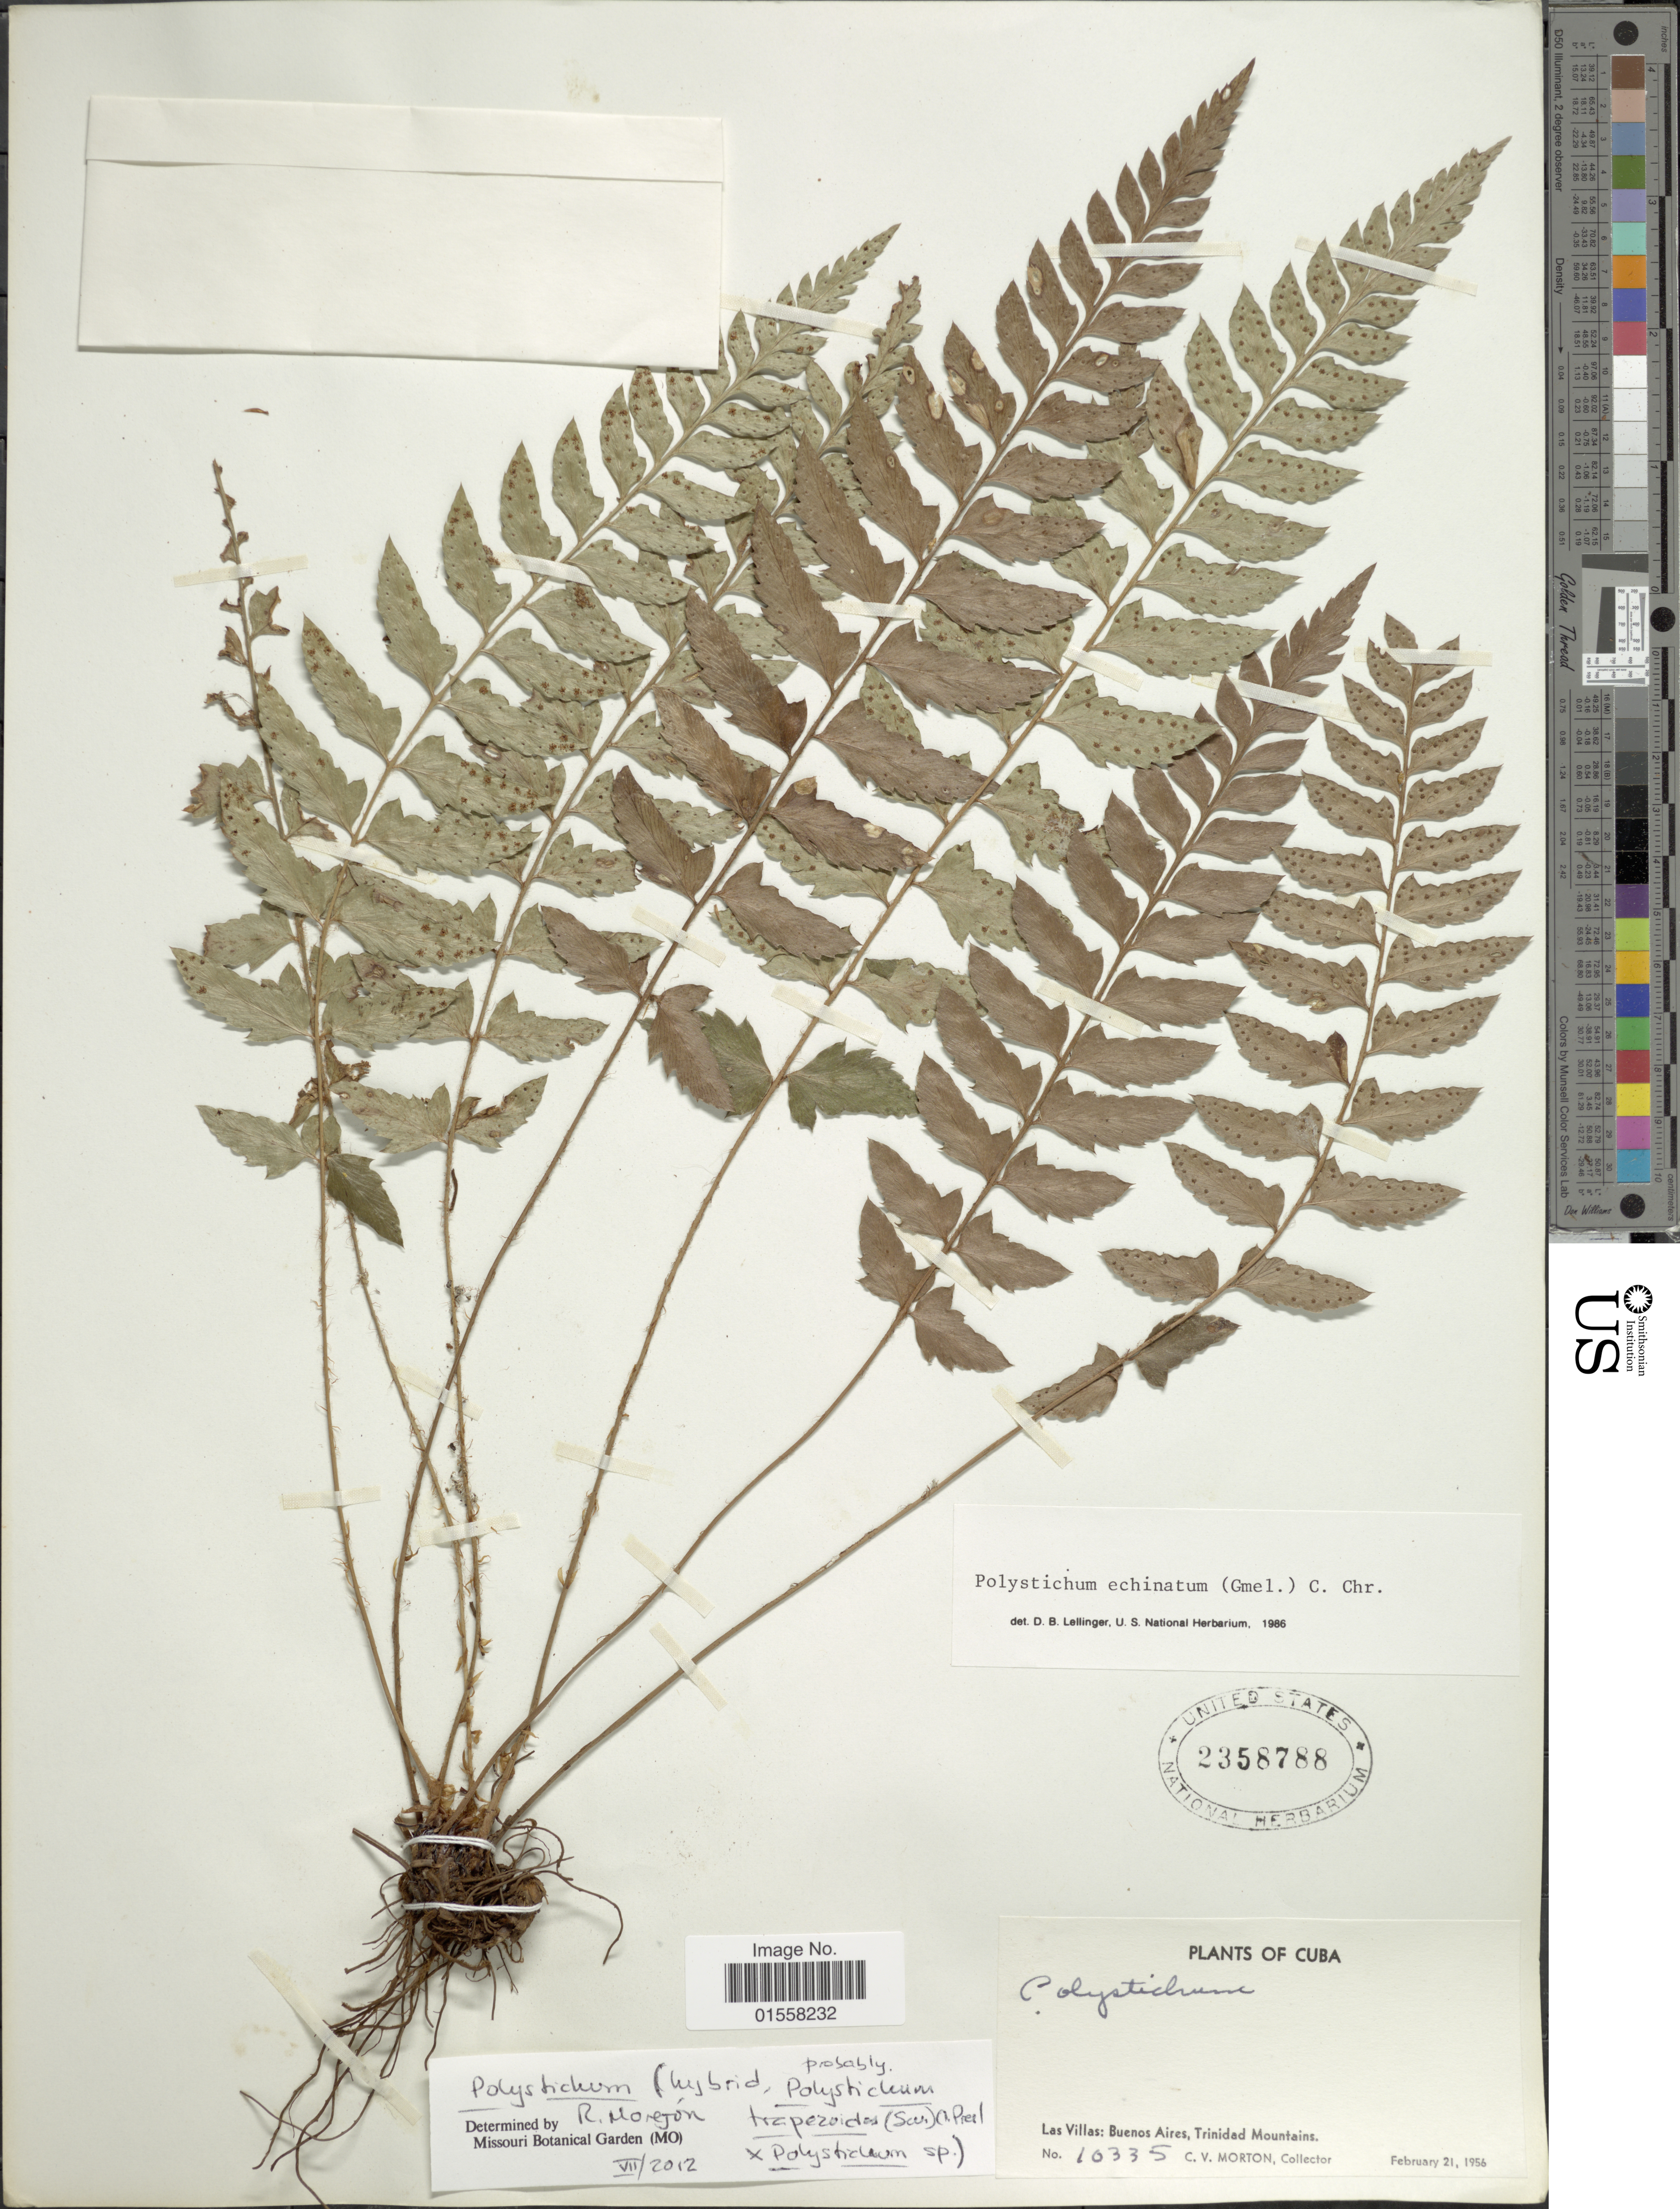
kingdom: Plantae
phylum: Tracheophyta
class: Polypodiopsida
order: Polypodiales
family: Dryopteridaceae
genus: Polystichum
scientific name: Polystichum trapezoides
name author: (Sw.) C. Presl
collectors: C. V. Morton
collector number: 10335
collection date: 1956-02-21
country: Cuba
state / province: Las Villas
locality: Las Villas: Buenos Aires, Trinidad Mountains.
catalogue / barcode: US 2358788